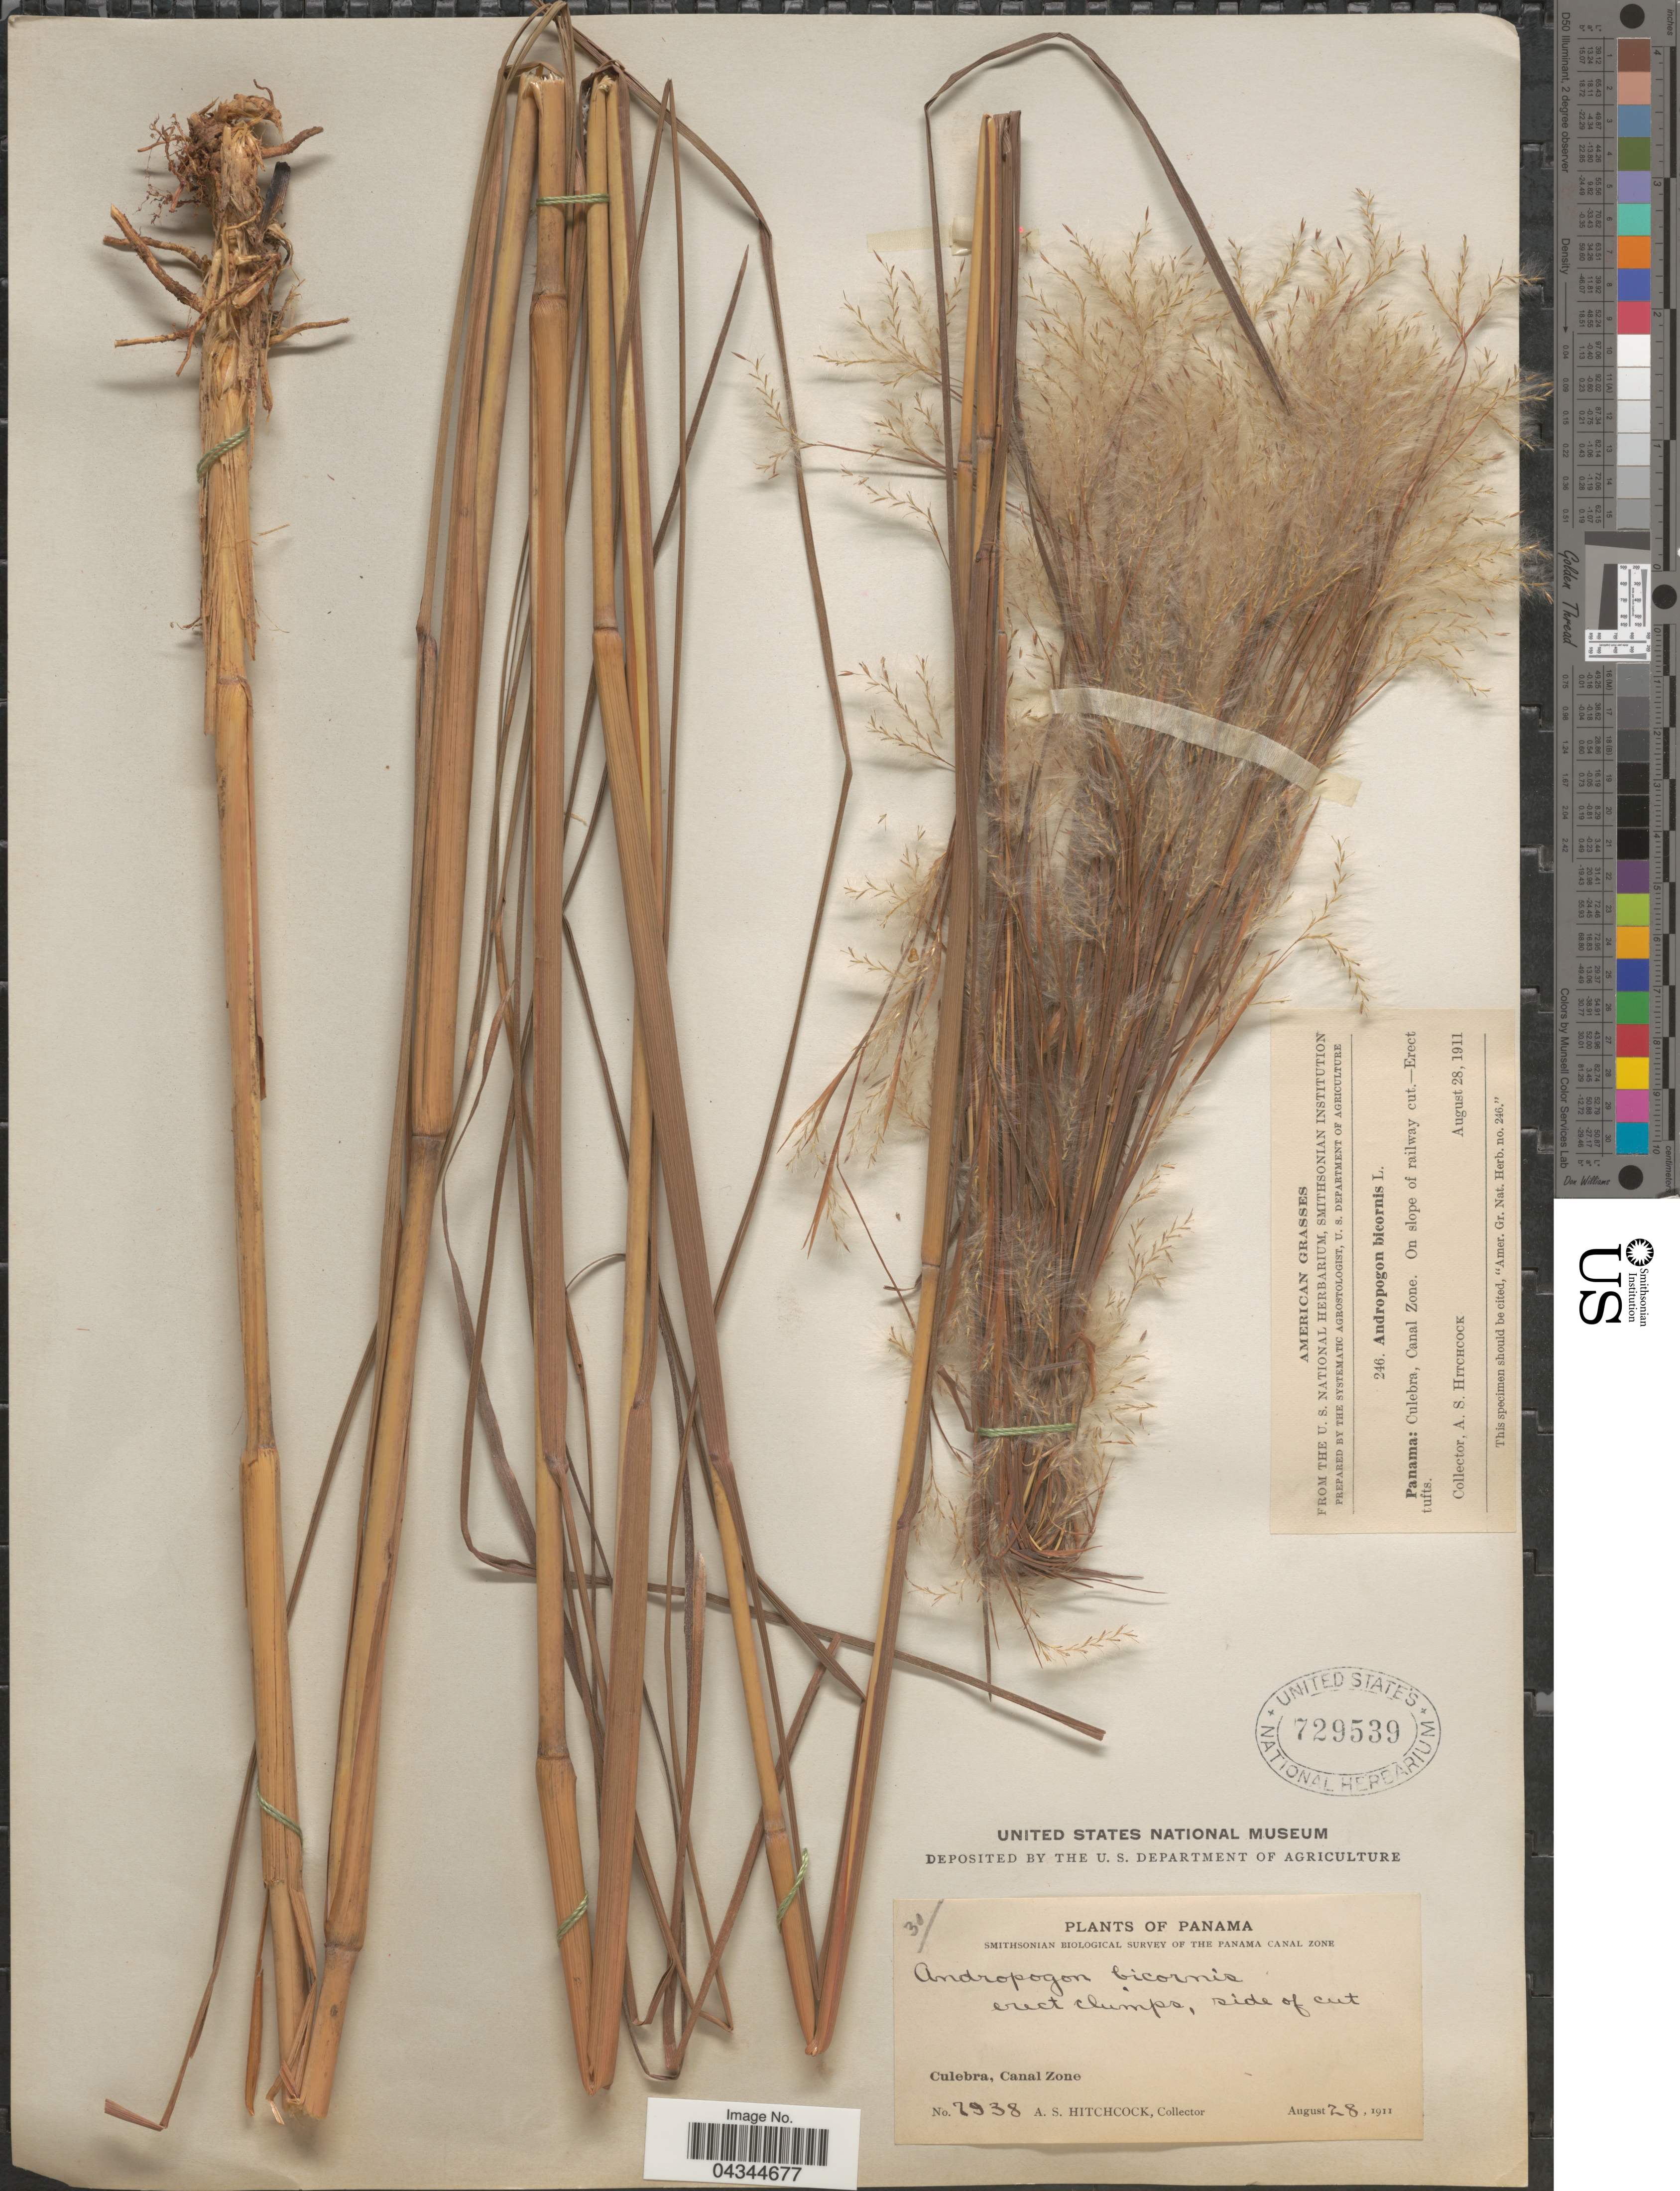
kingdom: Plantae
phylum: Tracheophyta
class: Liliopsida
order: Poales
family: Poaceae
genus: Andropogon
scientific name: Andropogon bicornis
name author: L.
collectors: A. S. Hitchcock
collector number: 7938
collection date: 1911-08-28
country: Panama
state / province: Colón / Panamá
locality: Smithsonian Biological Survey of the Panama Canal Zone. Culebra, Canal Zone.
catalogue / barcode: US 729539